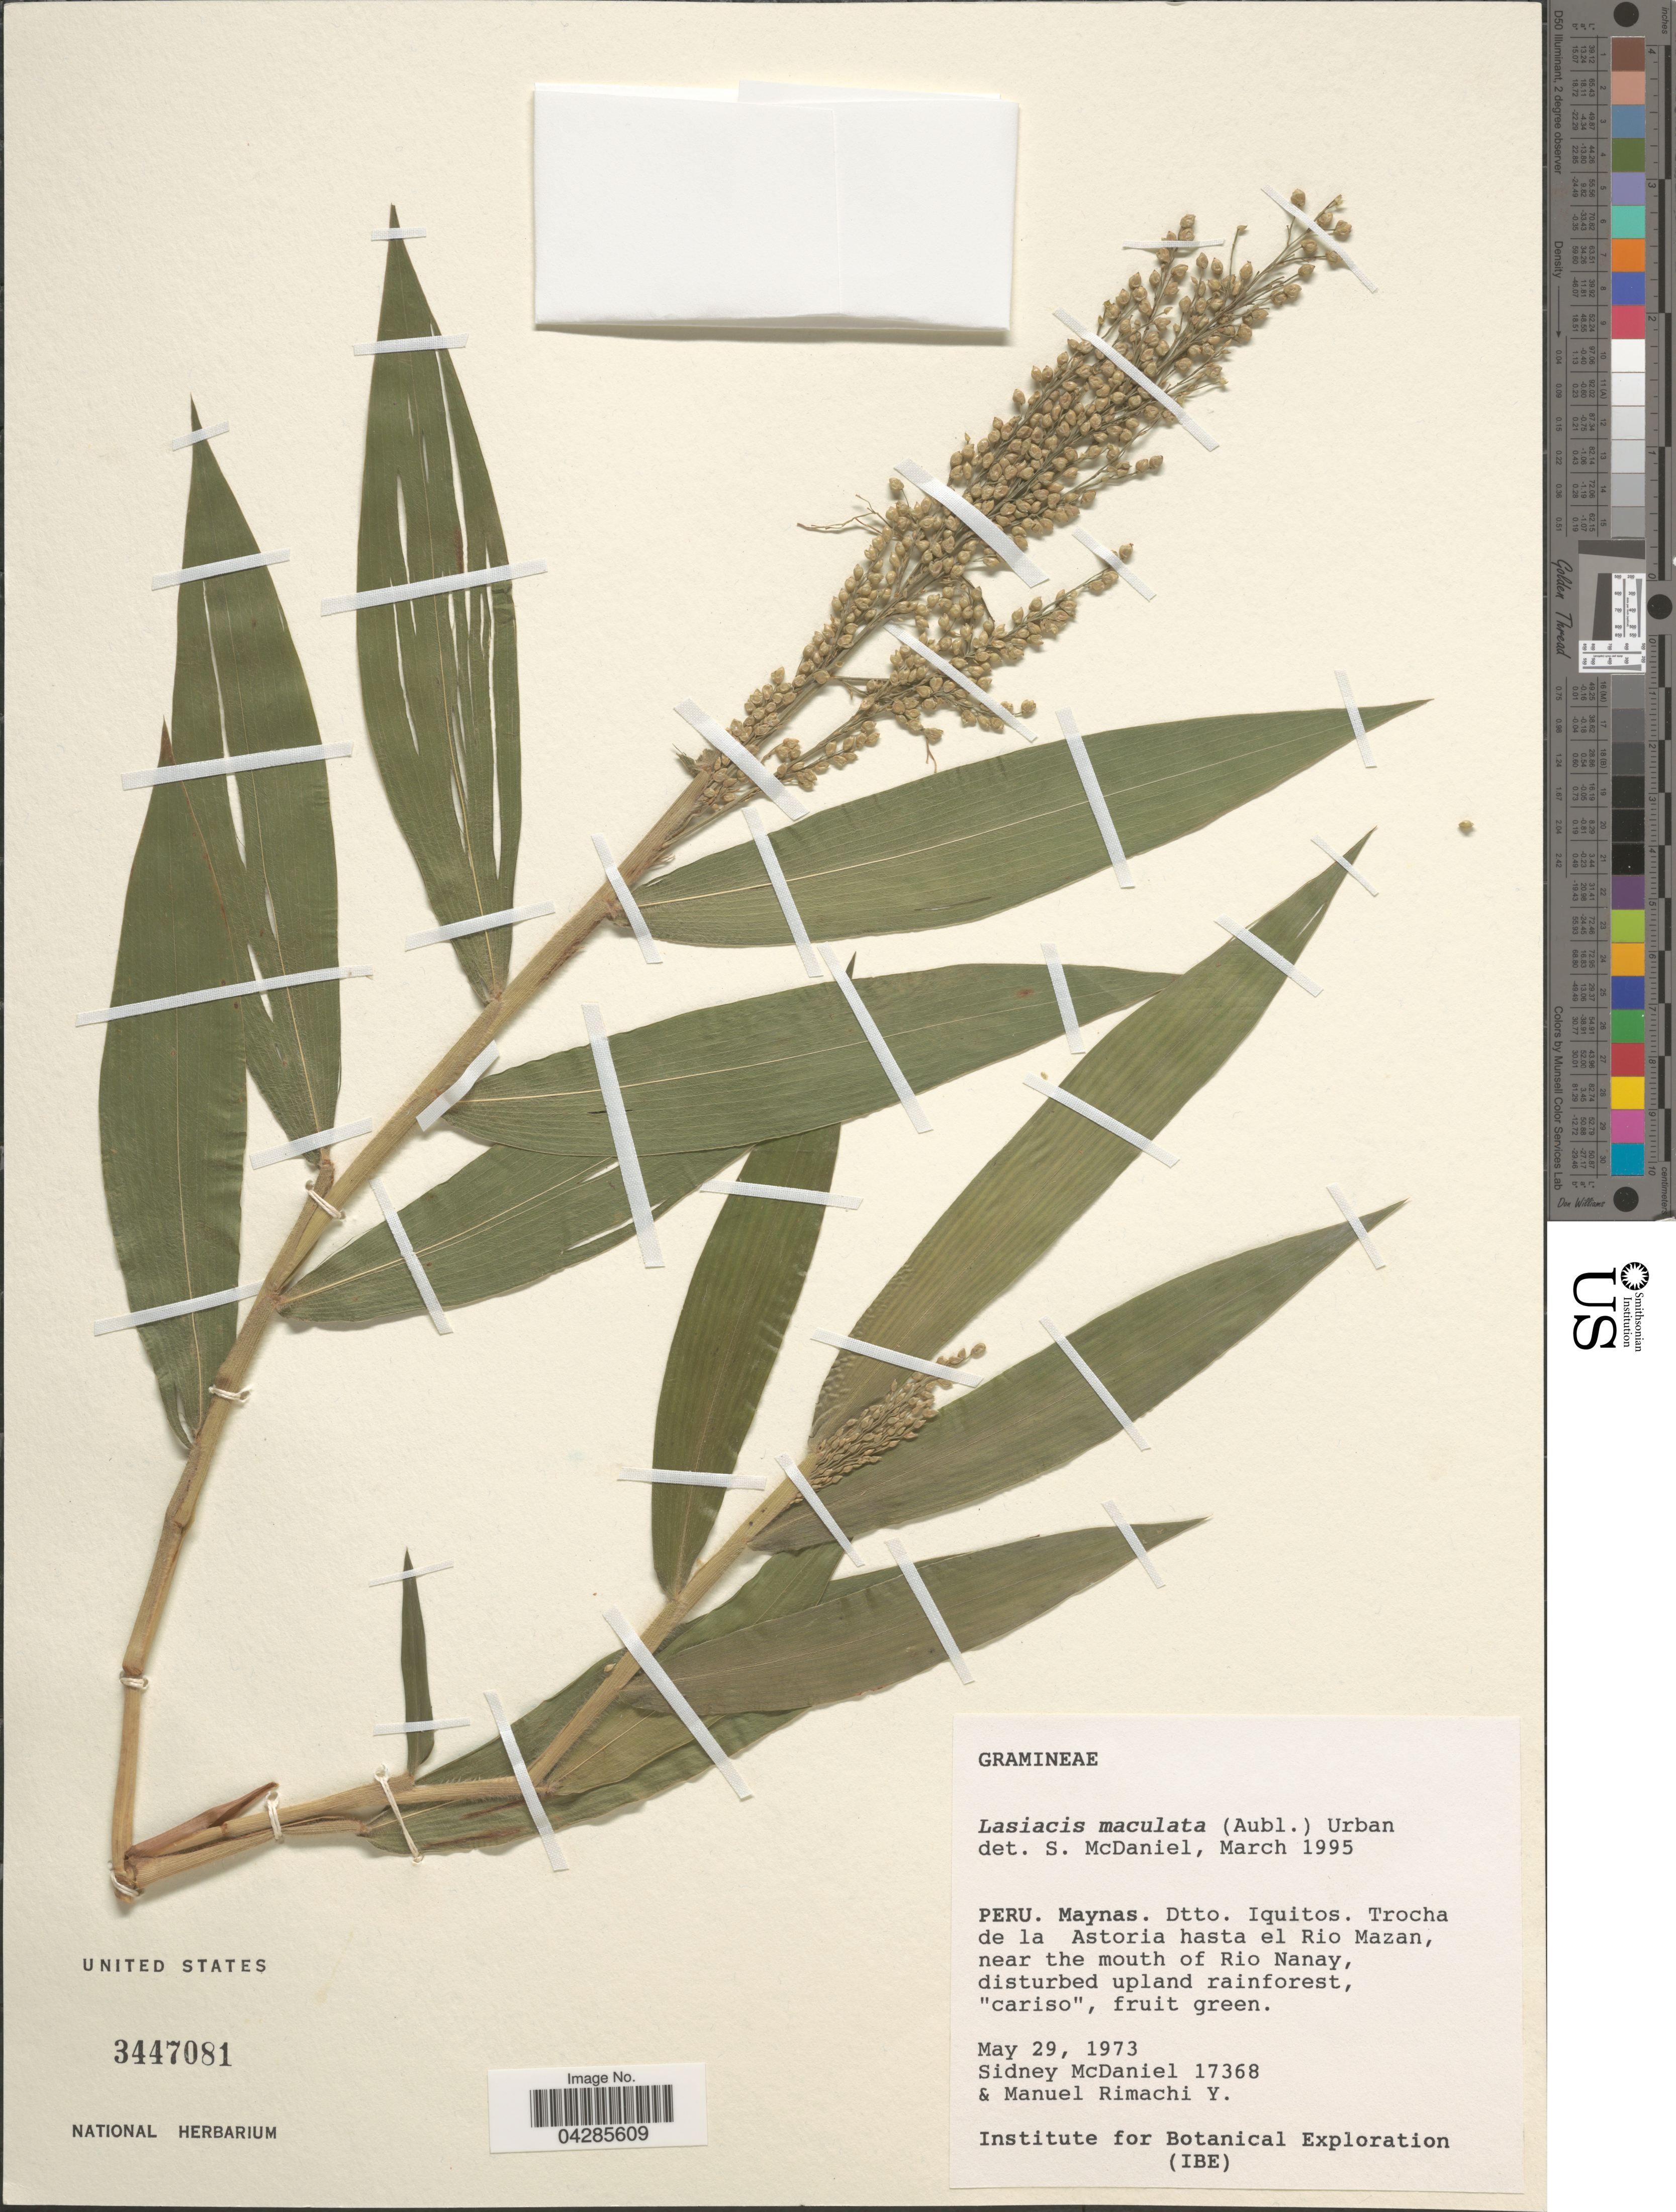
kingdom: Plantae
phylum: Tracheophyta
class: Liliopsida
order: Poales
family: Poaceae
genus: Lasiacis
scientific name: Lasiacis sorghoidea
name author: (Desv. ex Ham.) Hitchc. & Chase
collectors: S. McDaniel & M. Rimachi Y.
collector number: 17368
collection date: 1973-05-29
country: Peru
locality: Maynas. Dtto. Iquitos. Trocha de la Astoria hasta el Rio Mazan, near the mouth of Rio Nanay. Institute for Botanical Exploration (IBE).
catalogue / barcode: US 3447081